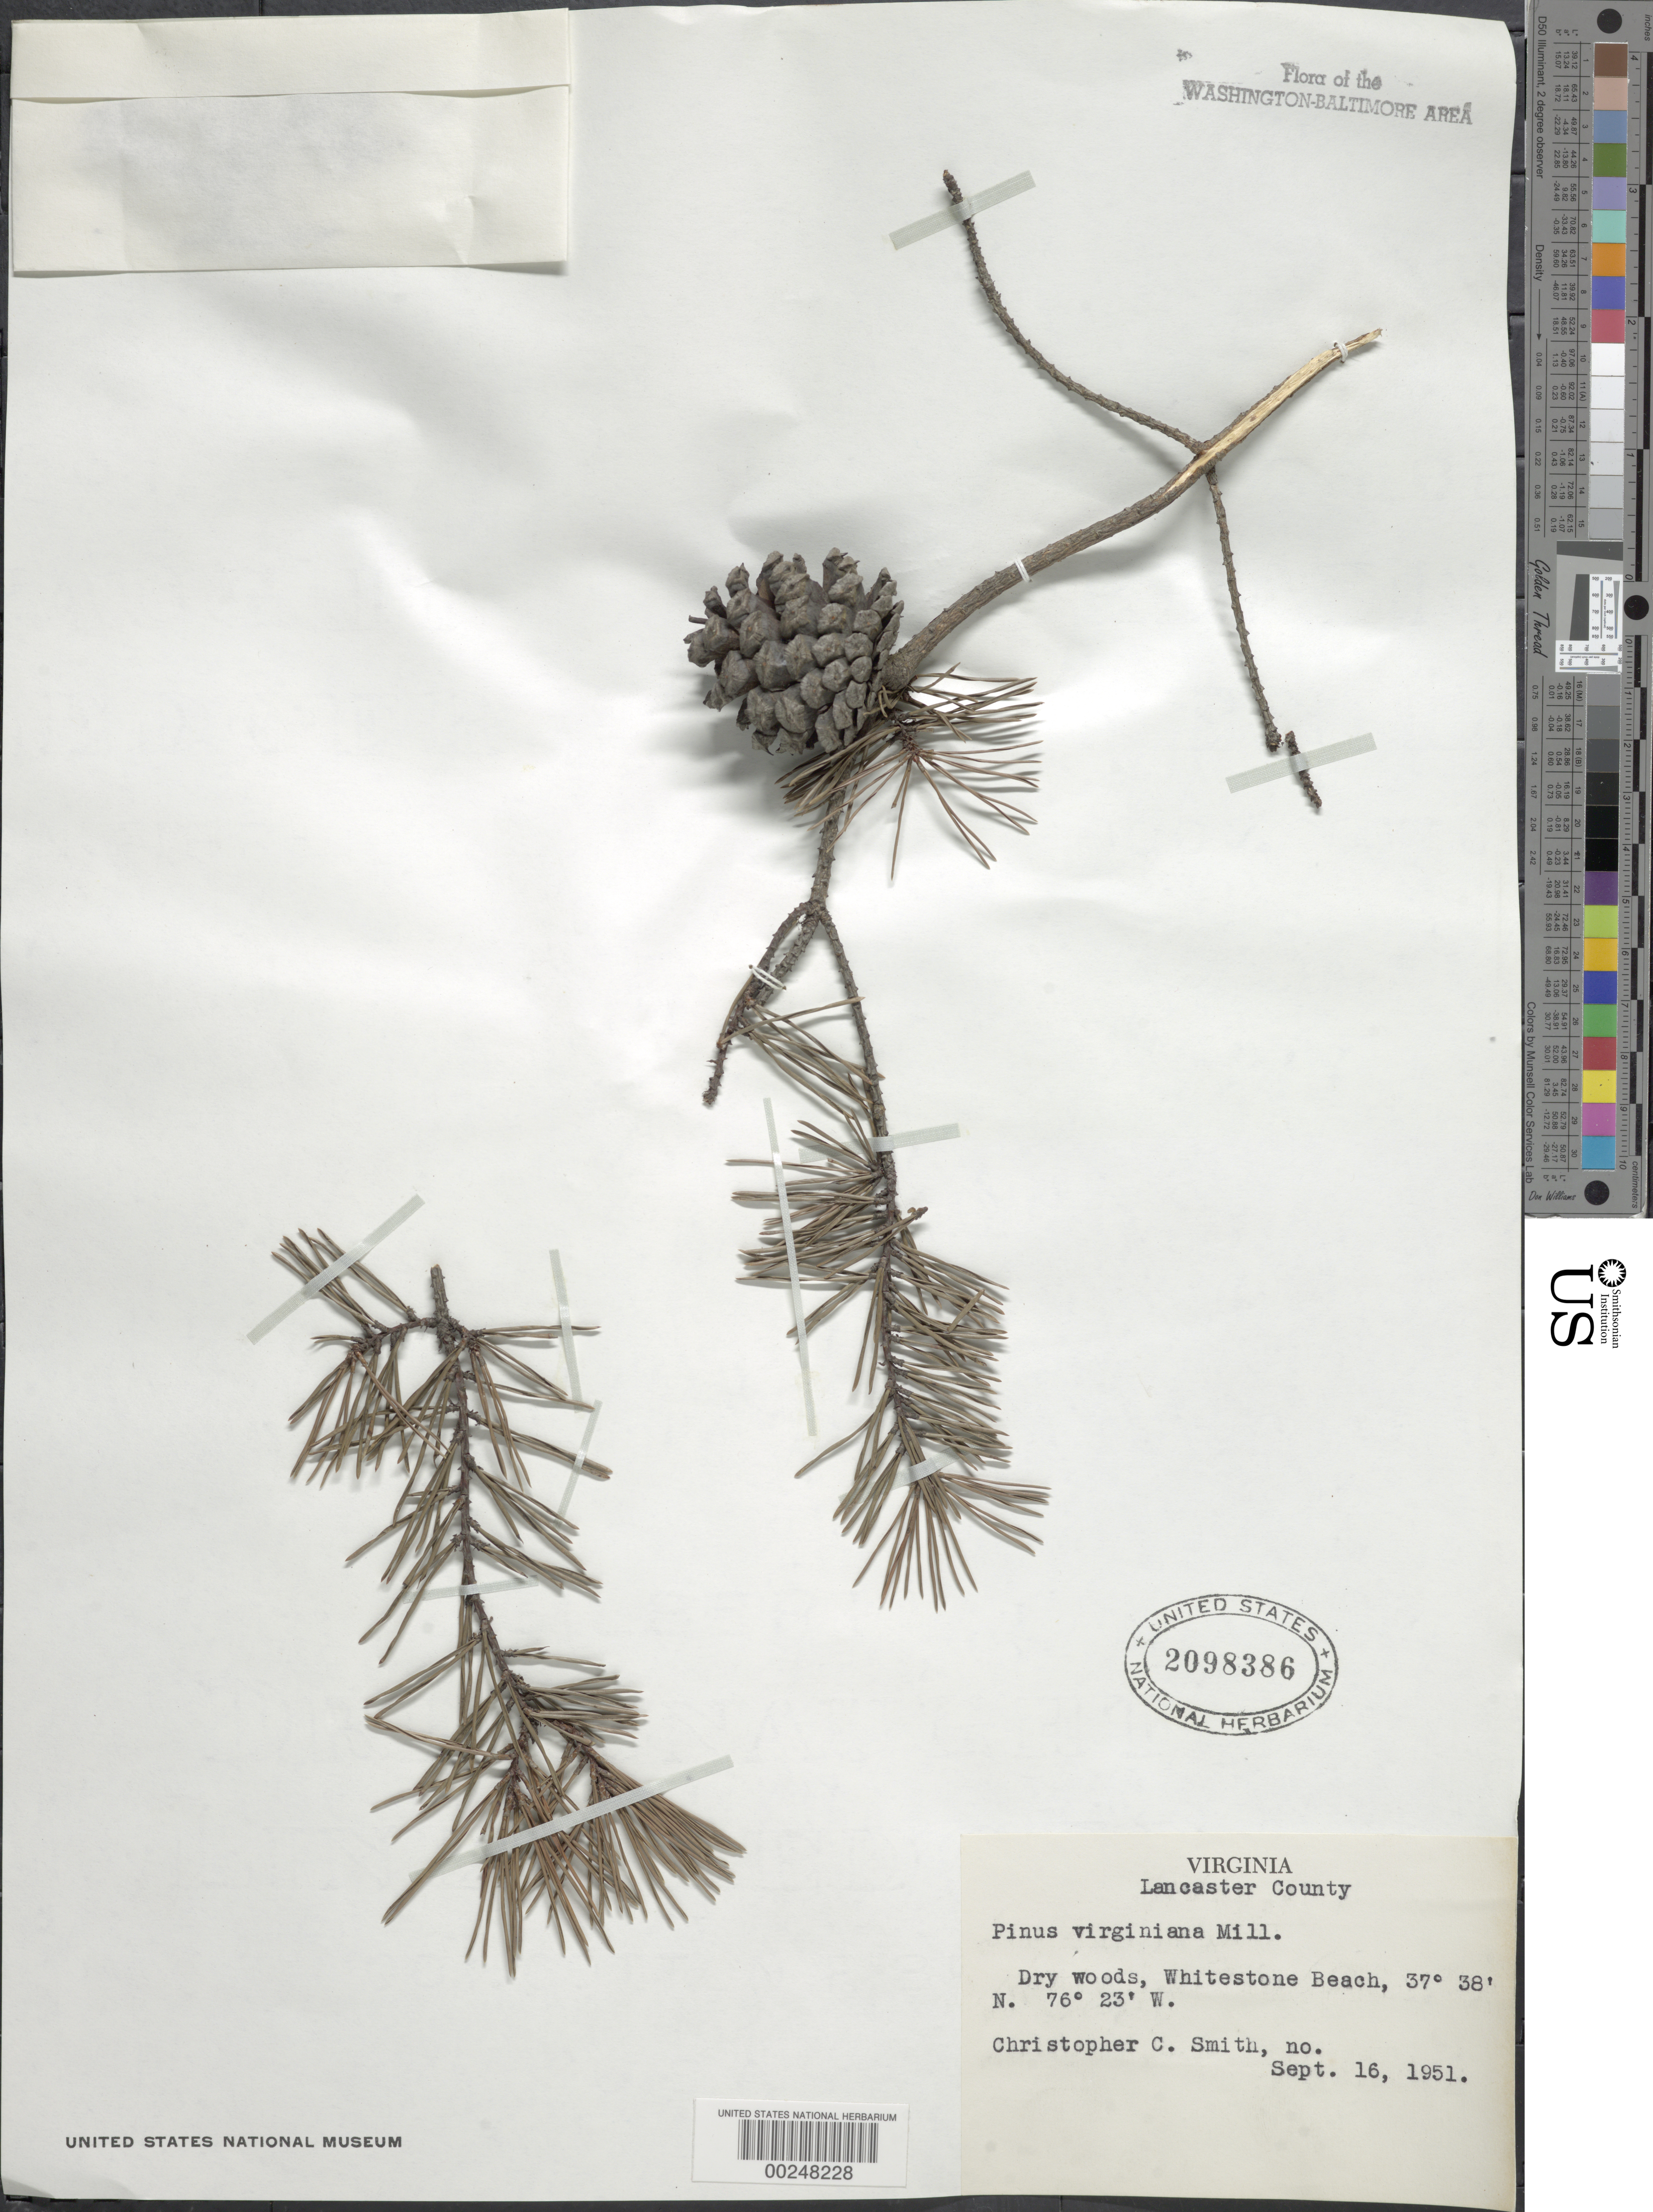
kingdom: Plantae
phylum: Tracheophyta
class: Pinopsida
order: Pinales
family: Pinaceae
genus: Pinus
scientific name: Pinus virginiana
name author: Mill.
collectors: C. C. Smith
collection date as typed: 16 Sep 1951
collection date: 1951-09-16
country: United States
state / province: Virginia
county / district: Lancaster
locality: Whitestone Beach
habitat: Dry woods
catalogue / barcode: US 2098386